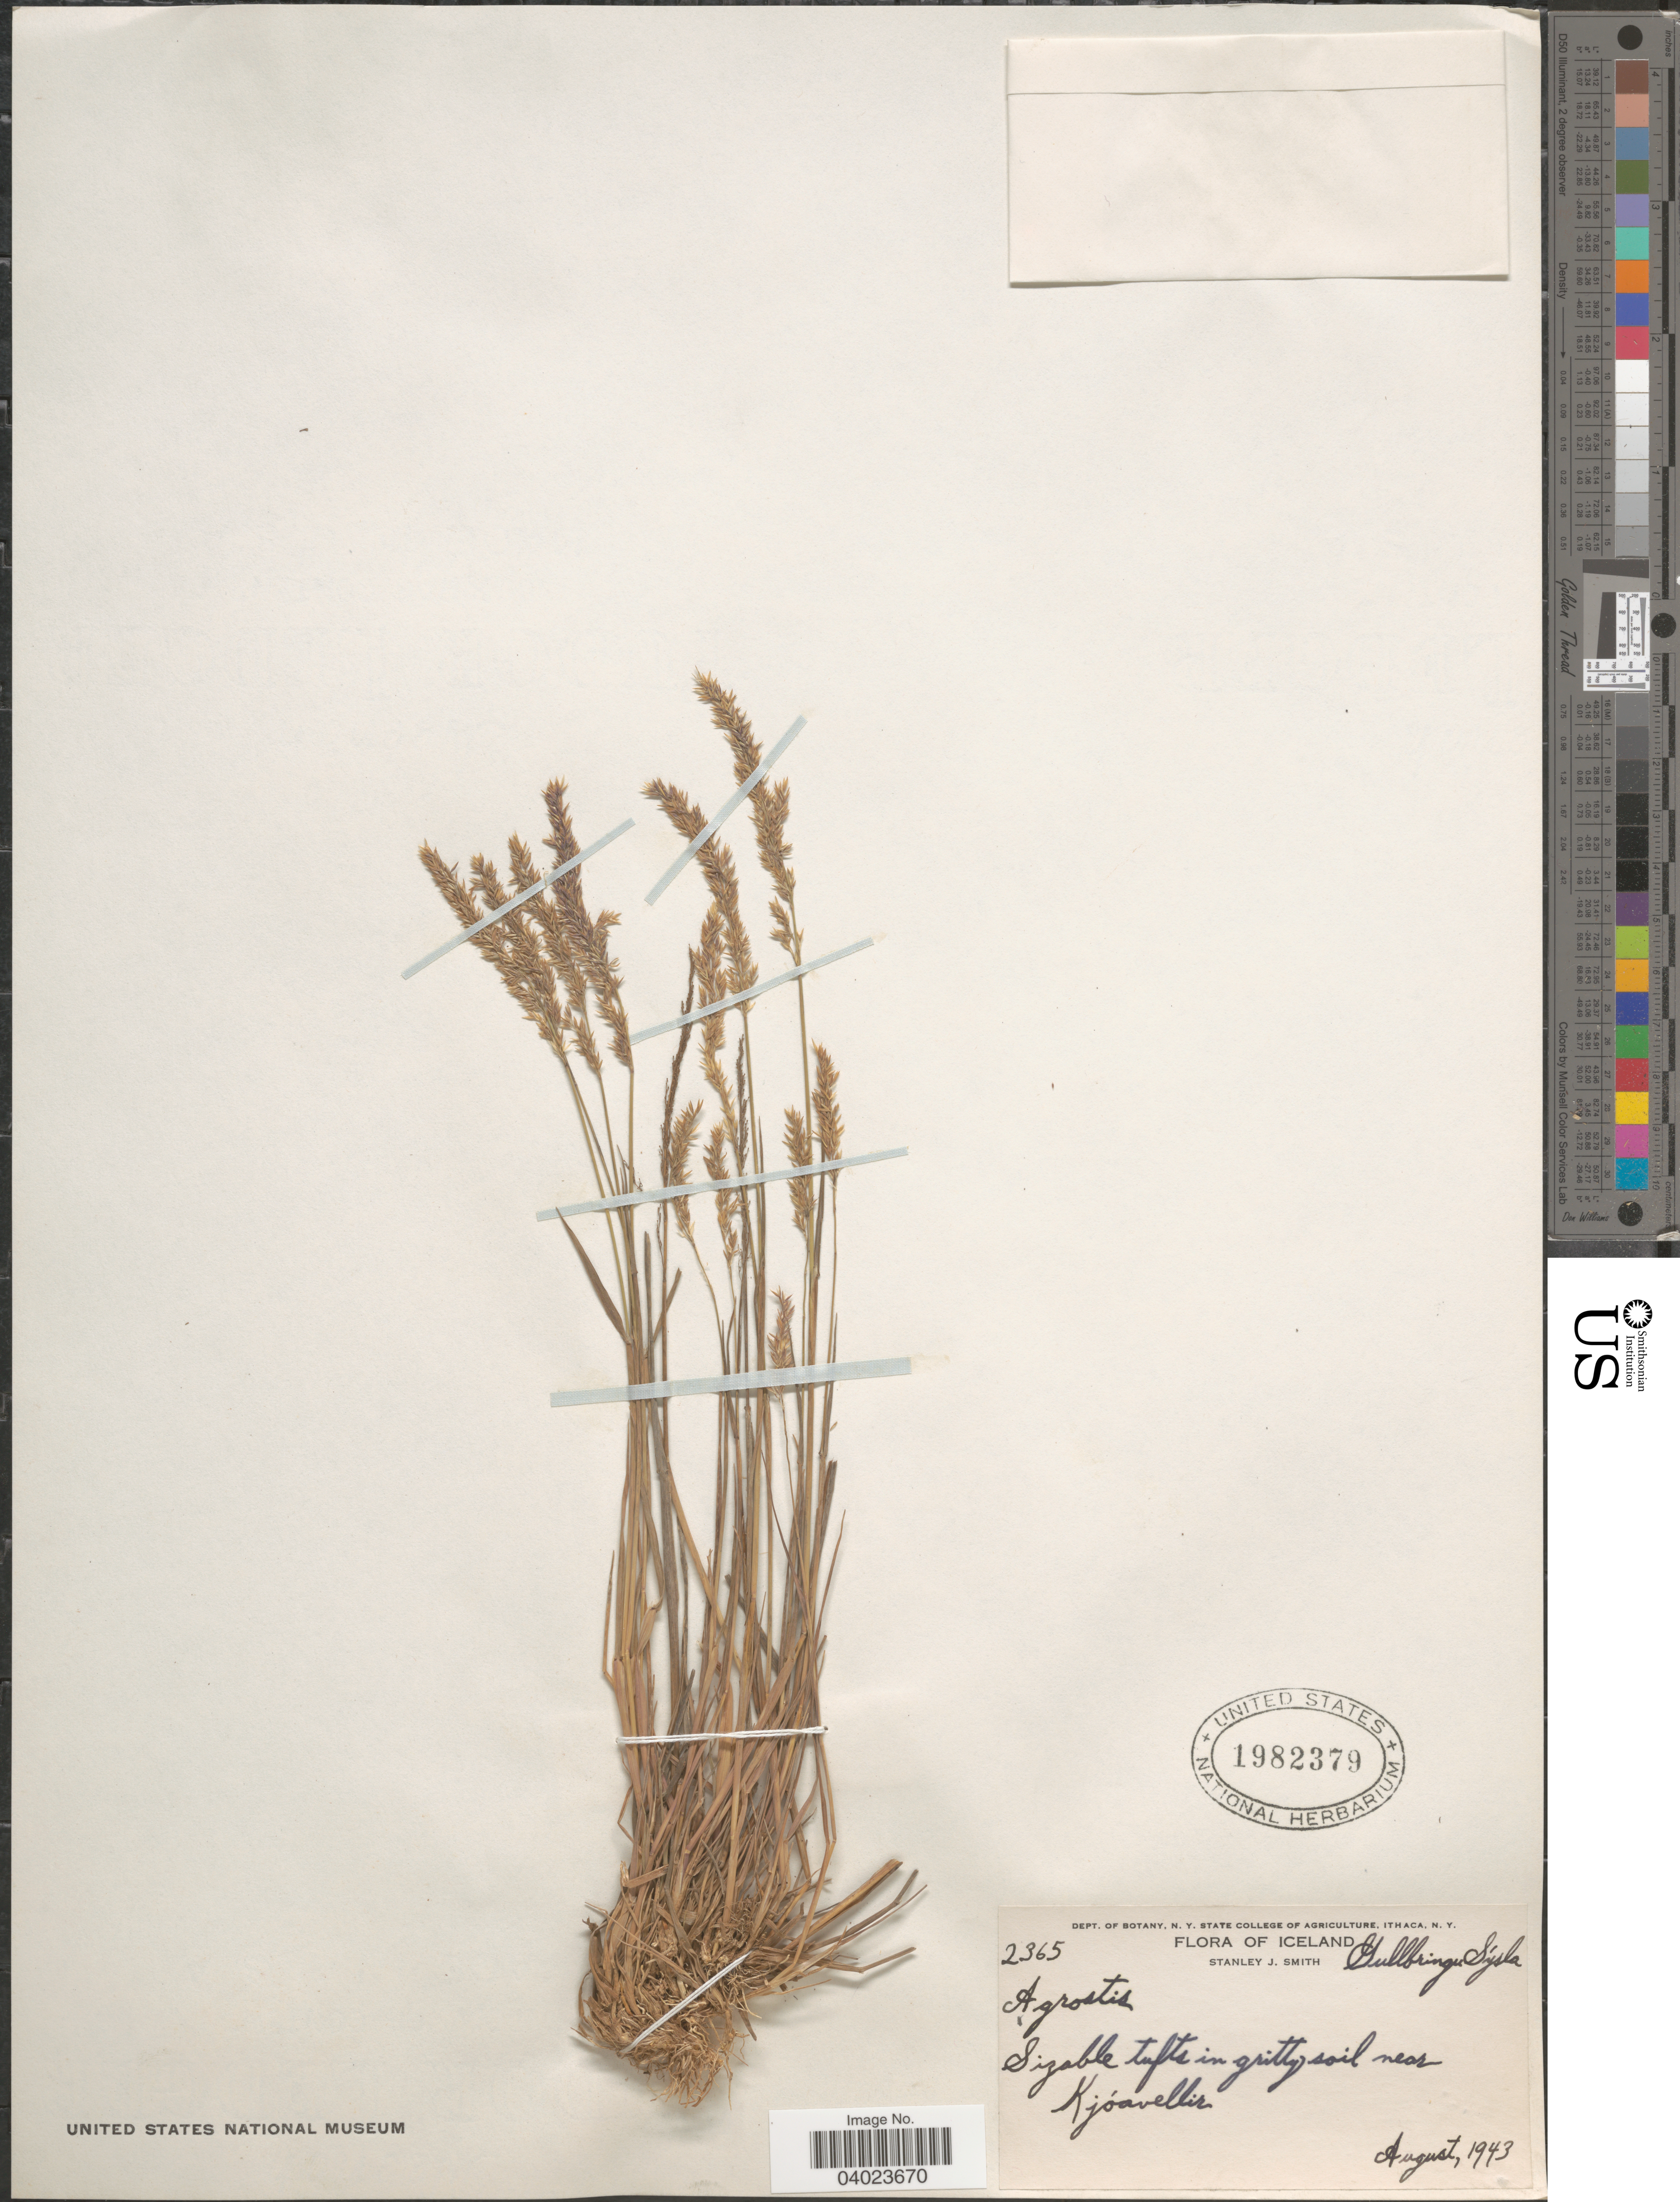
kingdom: Plantae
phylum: Tracheophyta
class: Liliopsida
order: Poales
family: Poaceae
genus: Agrostis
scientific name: Agrostis sp.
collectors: S. Smith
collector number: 2365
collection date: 1943-08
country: Iceland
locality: Near Kjóavellir.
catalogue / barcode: US 1982379